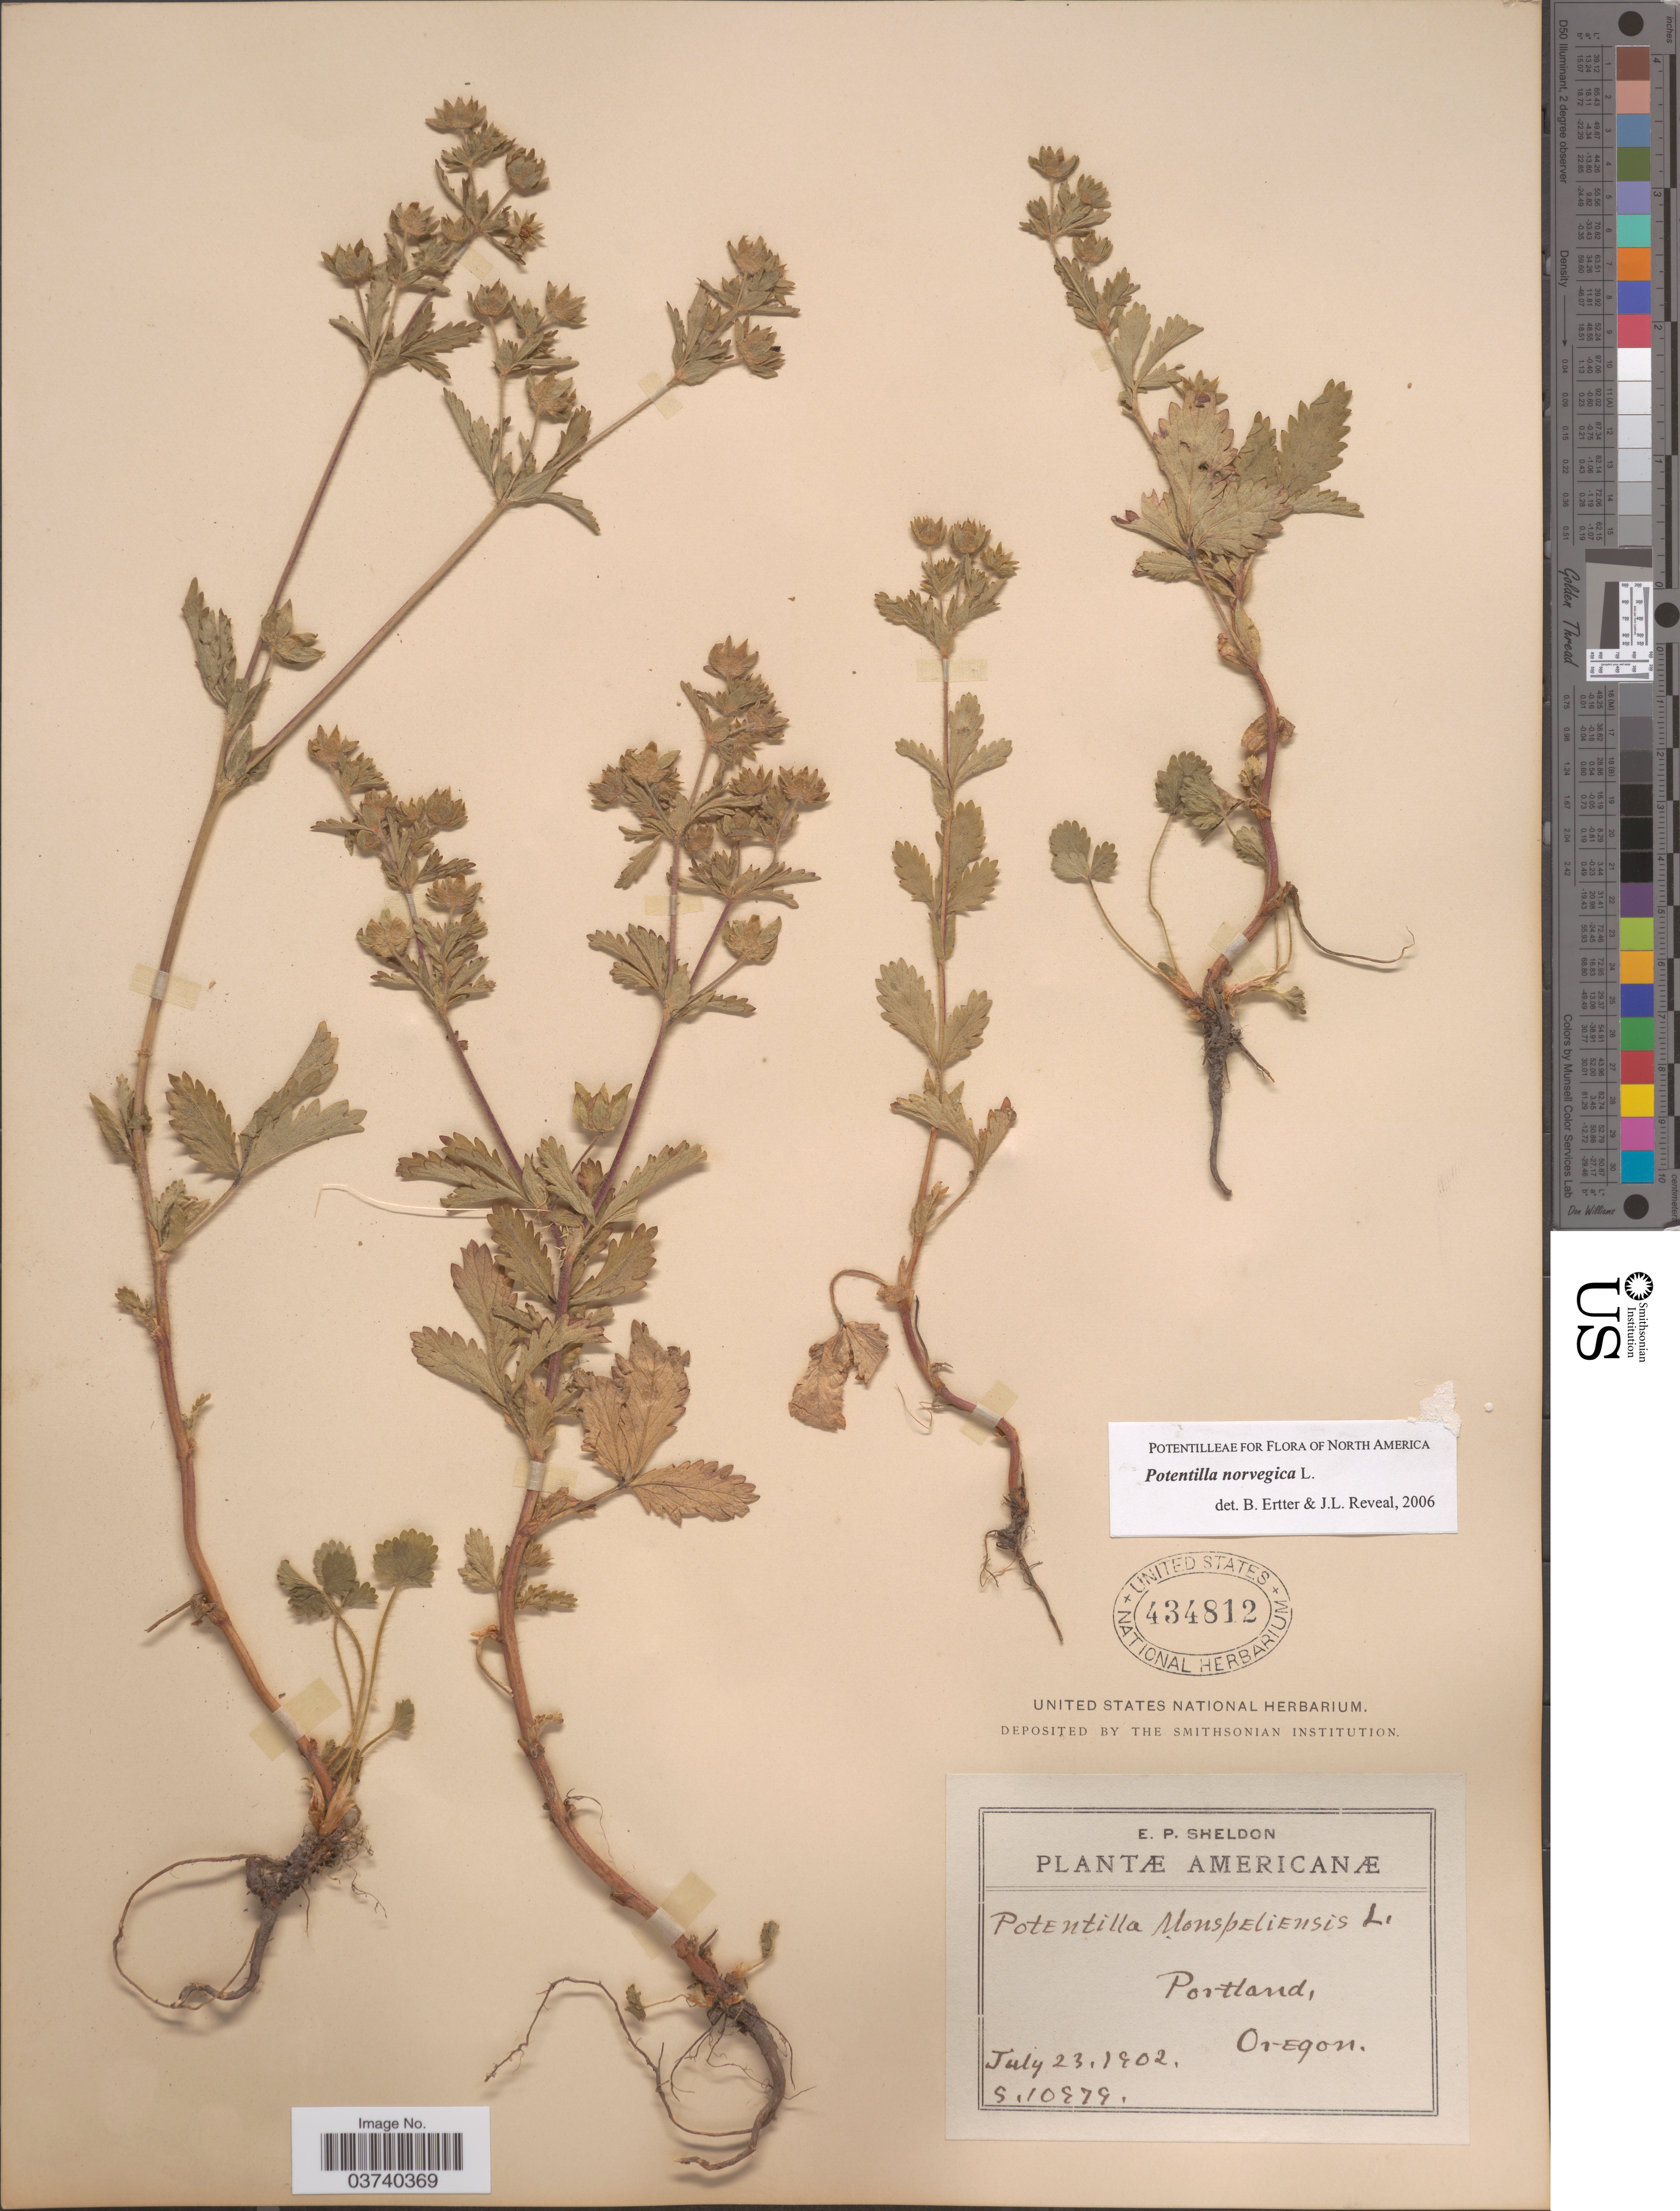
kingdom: Plantae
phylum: Tracheophyta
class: Magnoliopsida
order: Rosales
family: Rosaceae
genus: Potentilla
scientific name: Potentilla norvegica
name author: L.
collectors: E. P. Sheldon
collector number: S10979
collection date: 1902-07-23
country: United States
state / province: Oregon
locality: Portland.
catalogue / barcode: US 434812